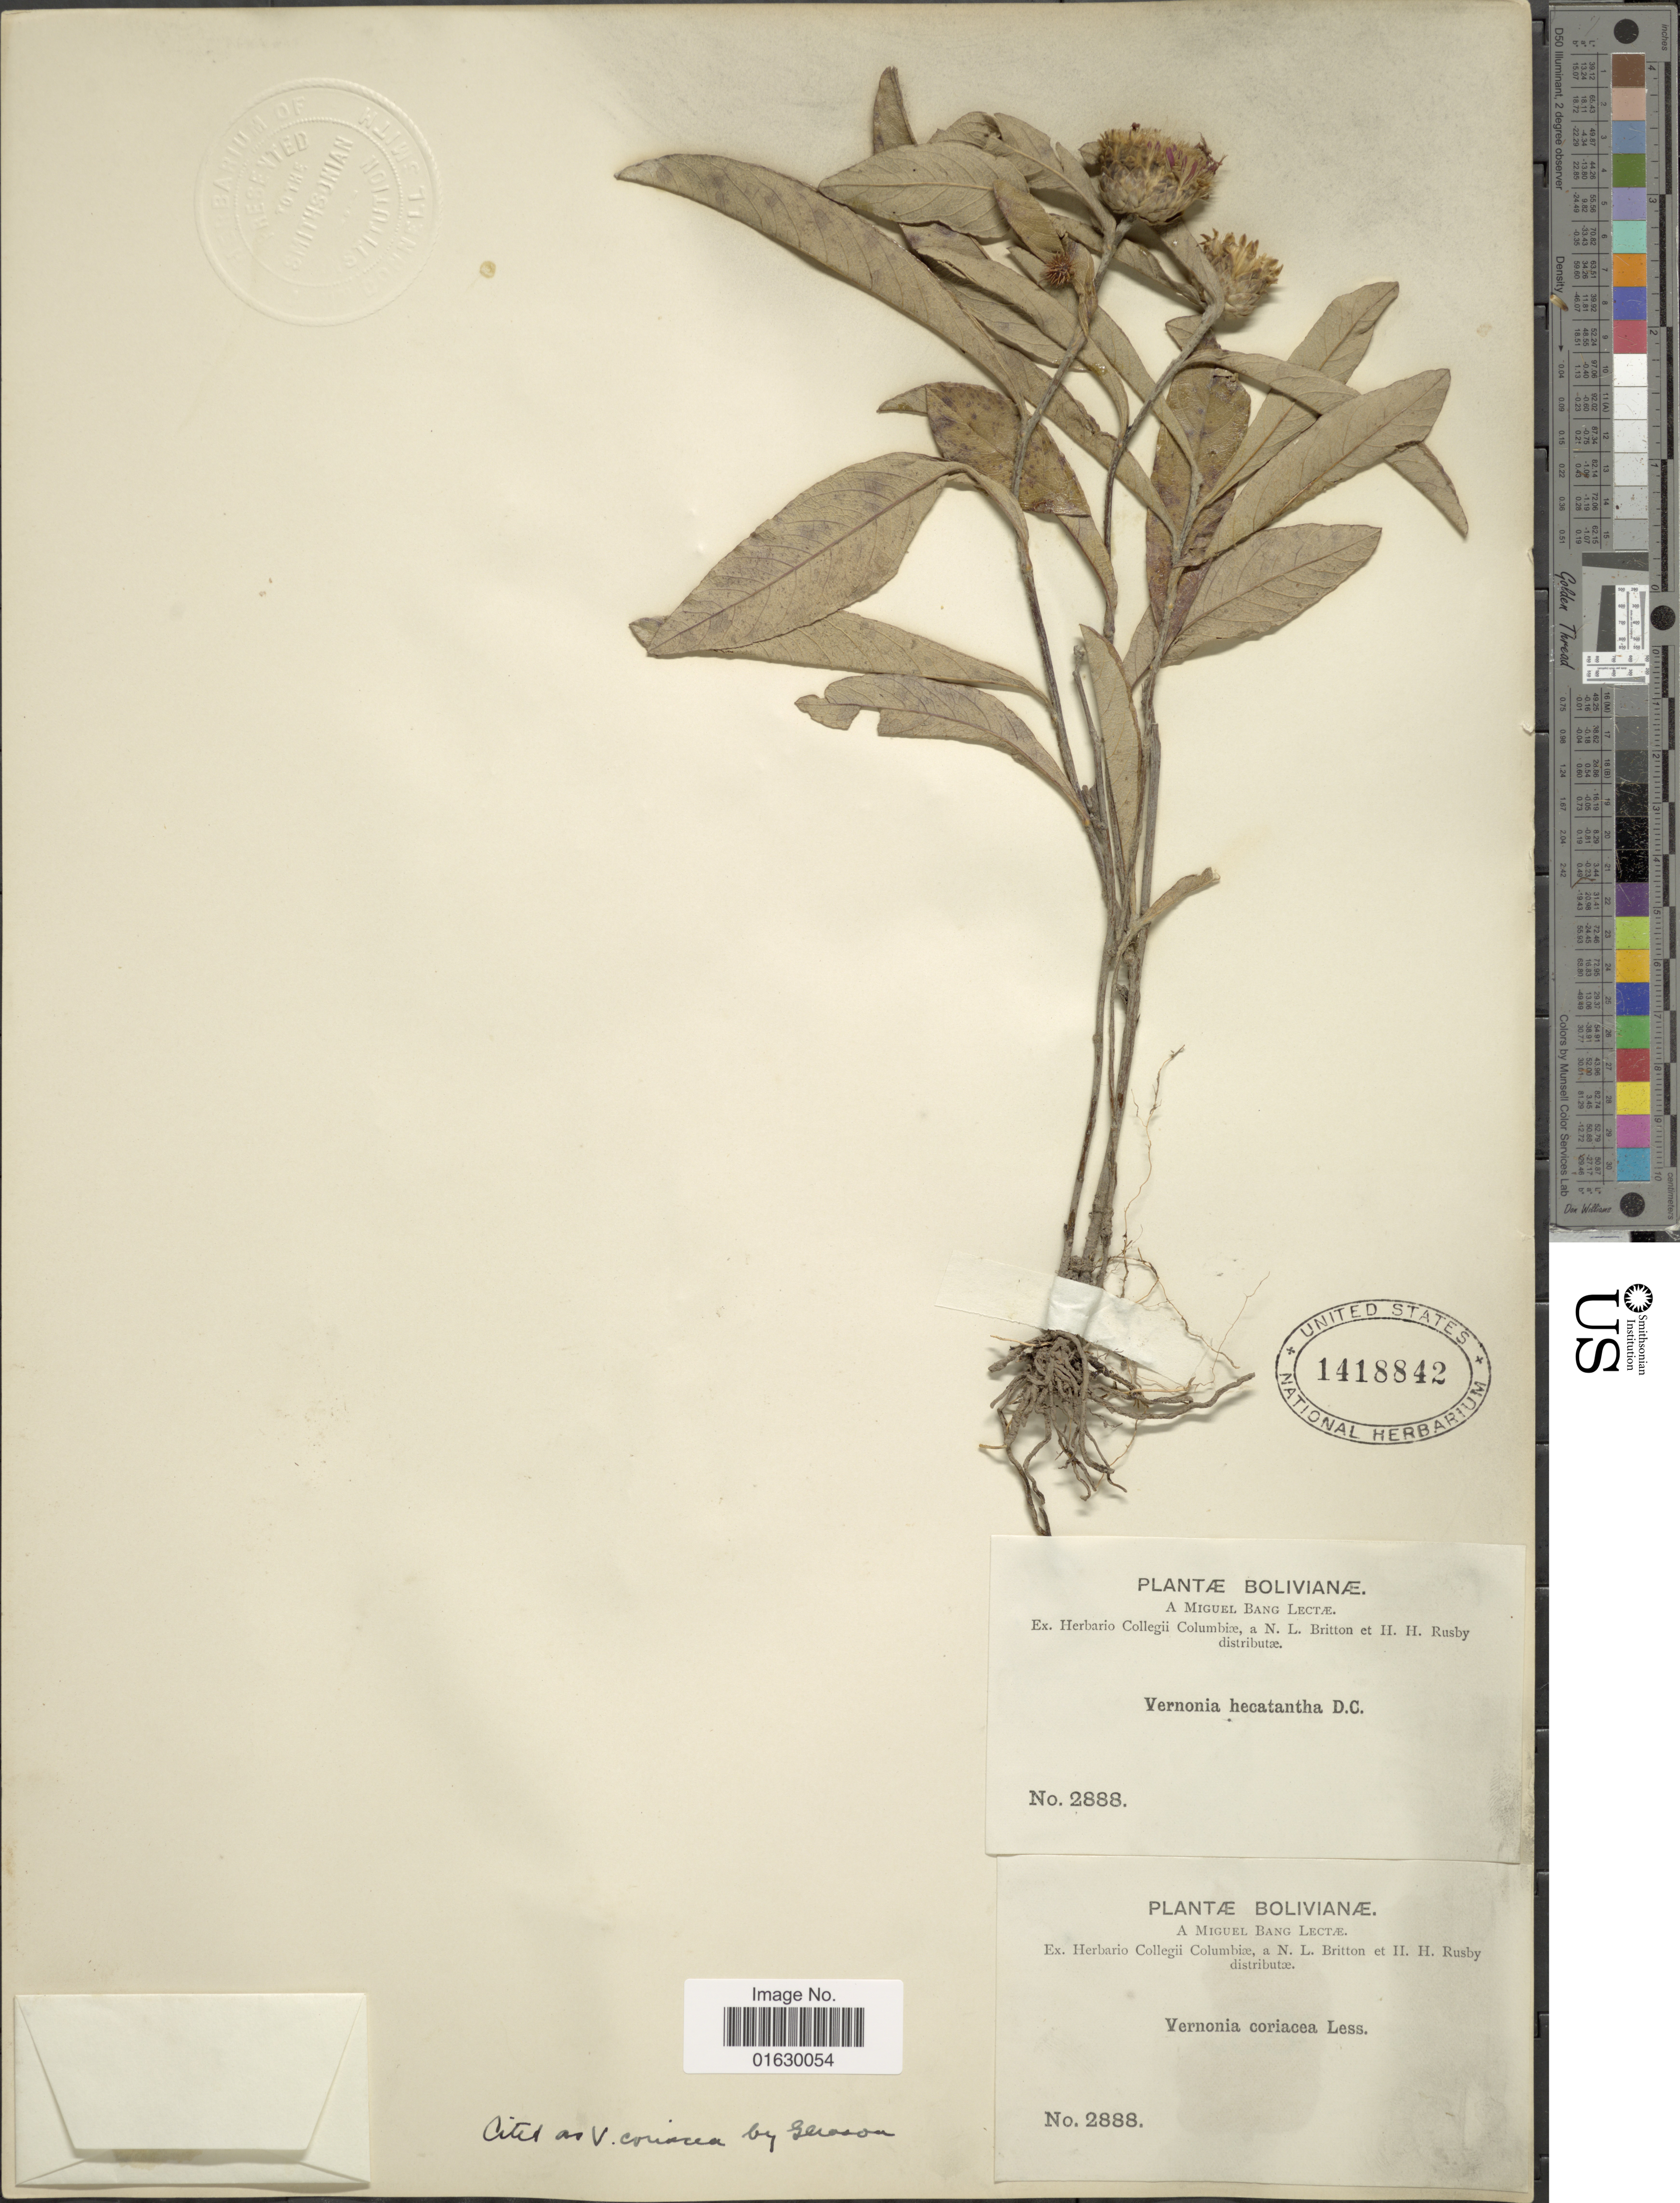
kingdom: Plantae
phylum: Tracheophyta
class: Magnoliopsida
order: Asterales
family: Asteraceae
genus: Lessingianthus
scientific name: Lessingianthus coriaceus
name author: (Less.) H. Rob.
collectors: M. Bang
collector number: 2888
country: Bolivia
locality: Bolivianae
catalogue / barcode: US 1418842